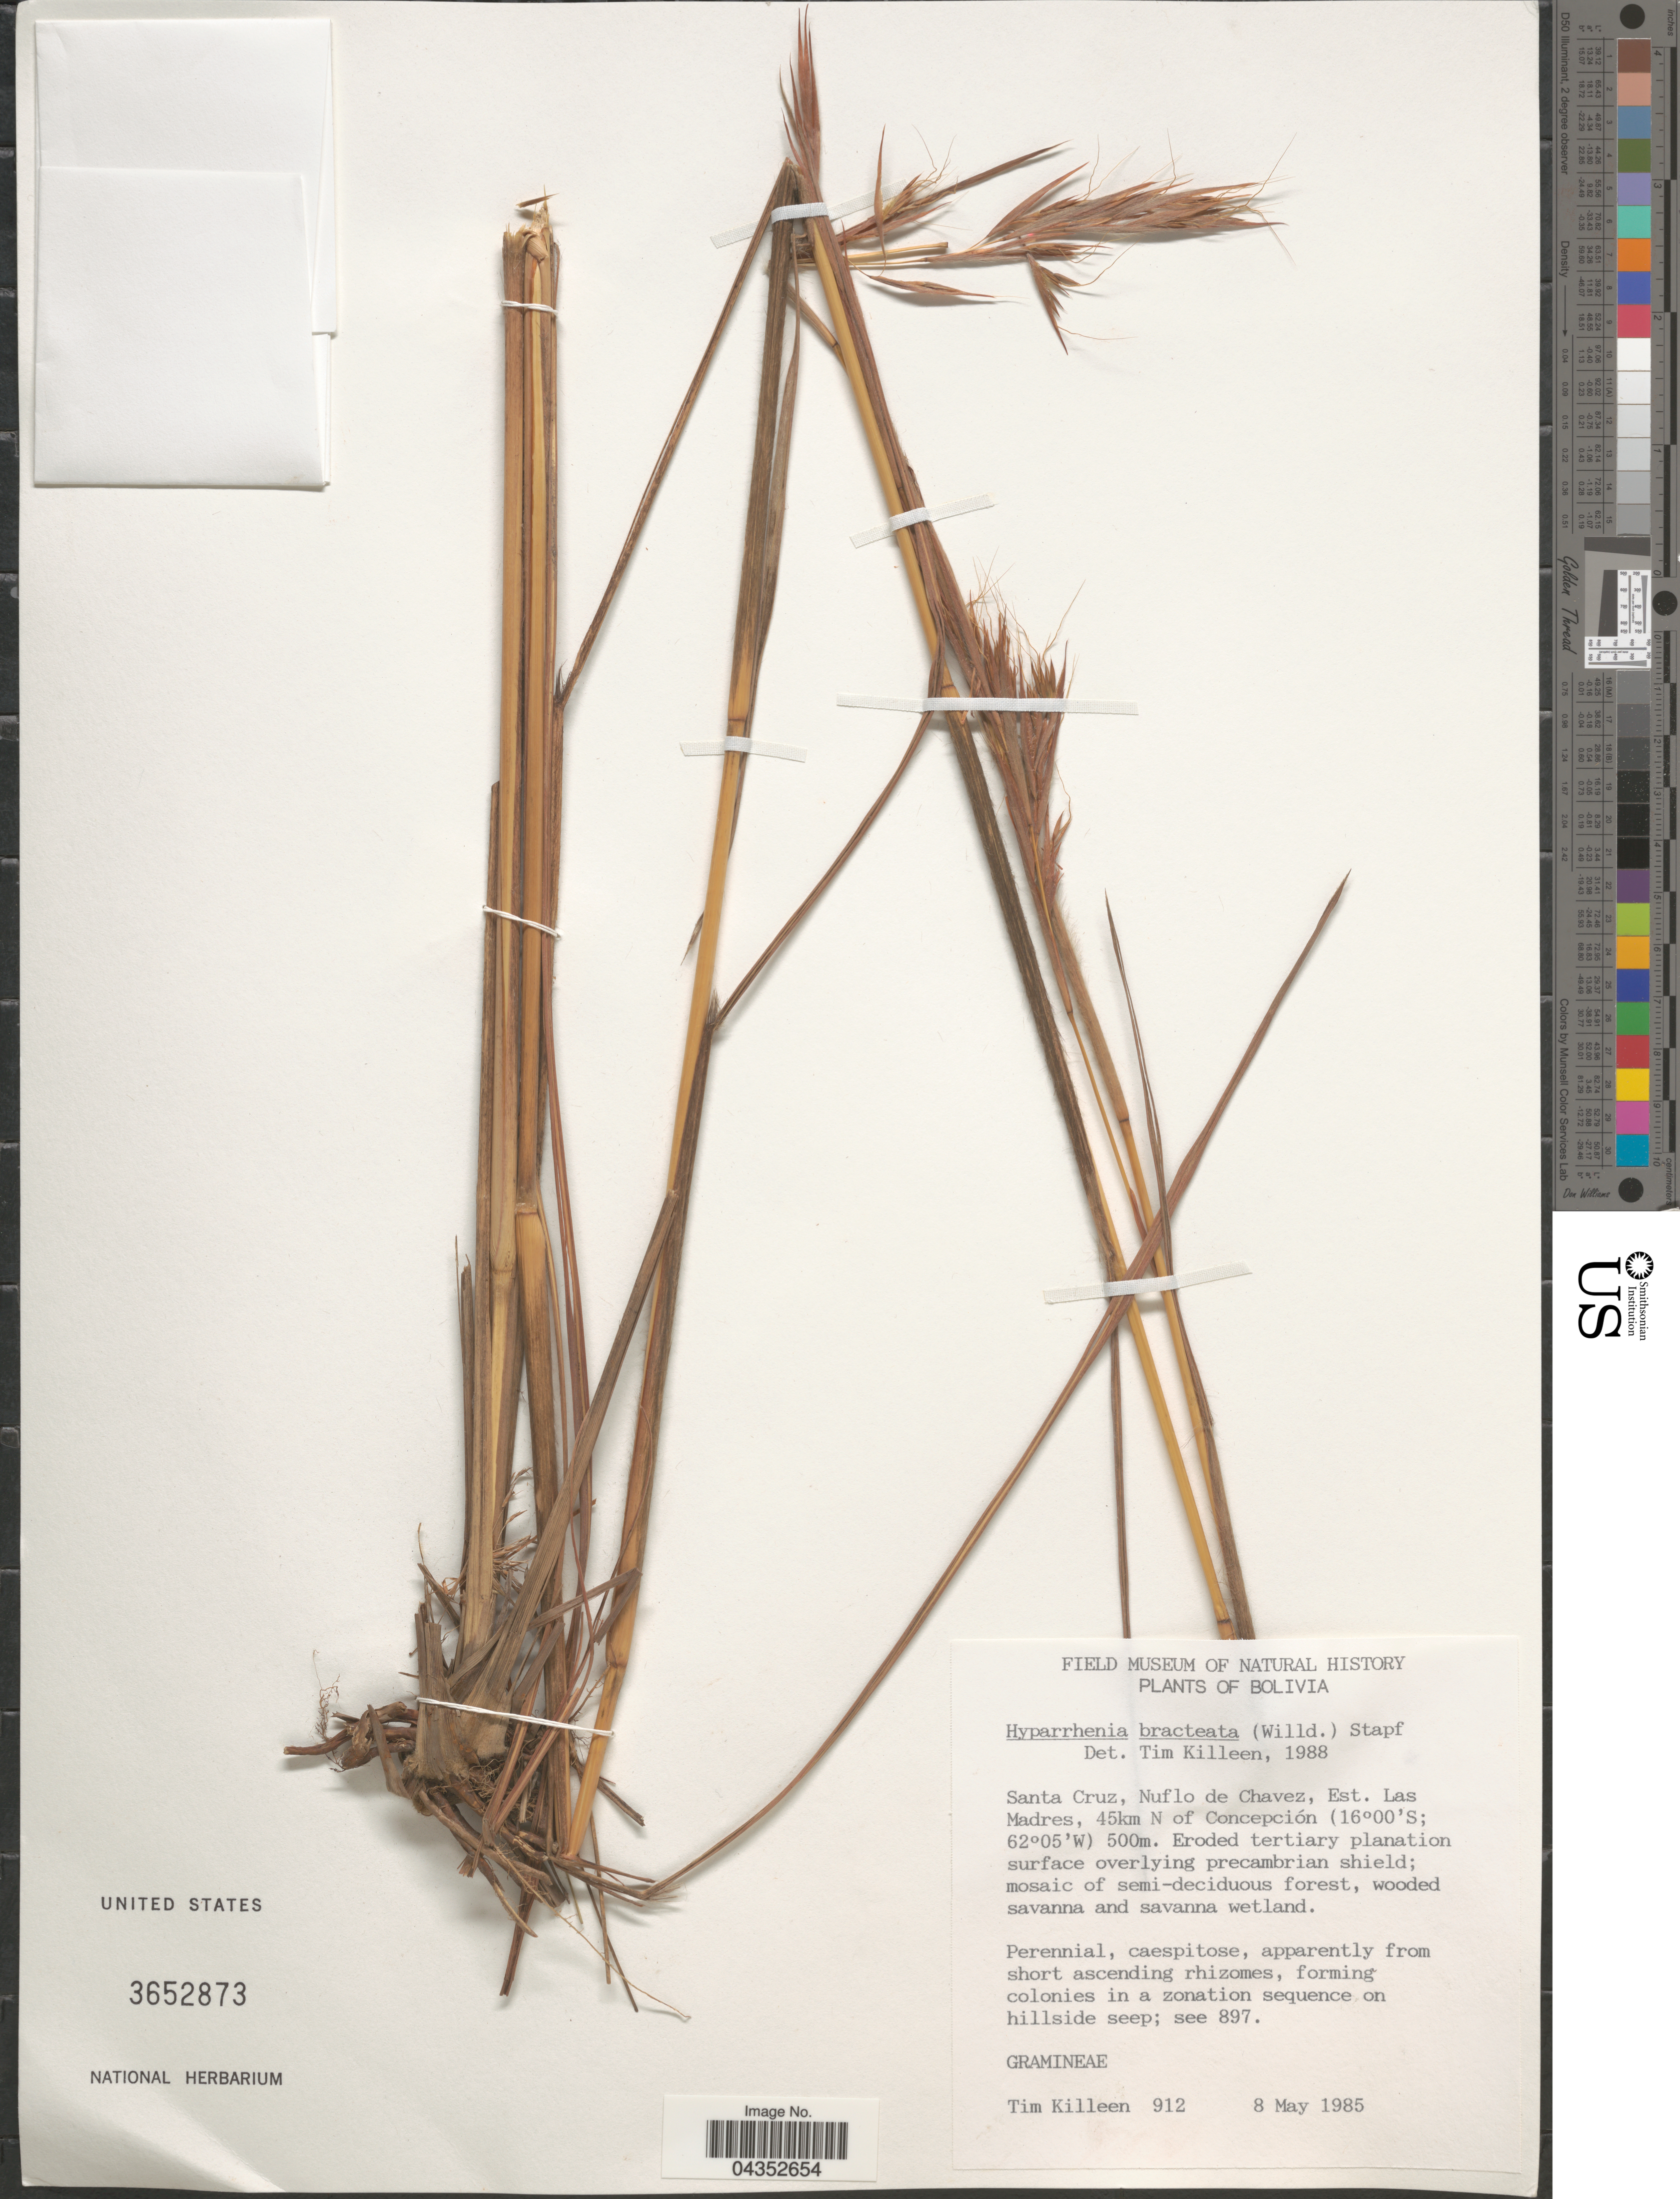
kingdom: Plantae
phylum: Tracheophyta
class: Liliopsida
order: Poales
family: Poaceae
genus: Hyparrhenia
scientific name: Hyparrhenia bracteata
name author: (Humb. & Bonpl.) Stapf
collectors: T. J. Killeen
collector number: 912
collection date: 1985-05-08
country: Bolivia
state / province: Santa Cruz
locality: Santa Cruz, Nuflo de Chavez, Est. Las Madres, 45km N of Concepción.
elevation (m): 500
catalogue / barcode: US 3652873